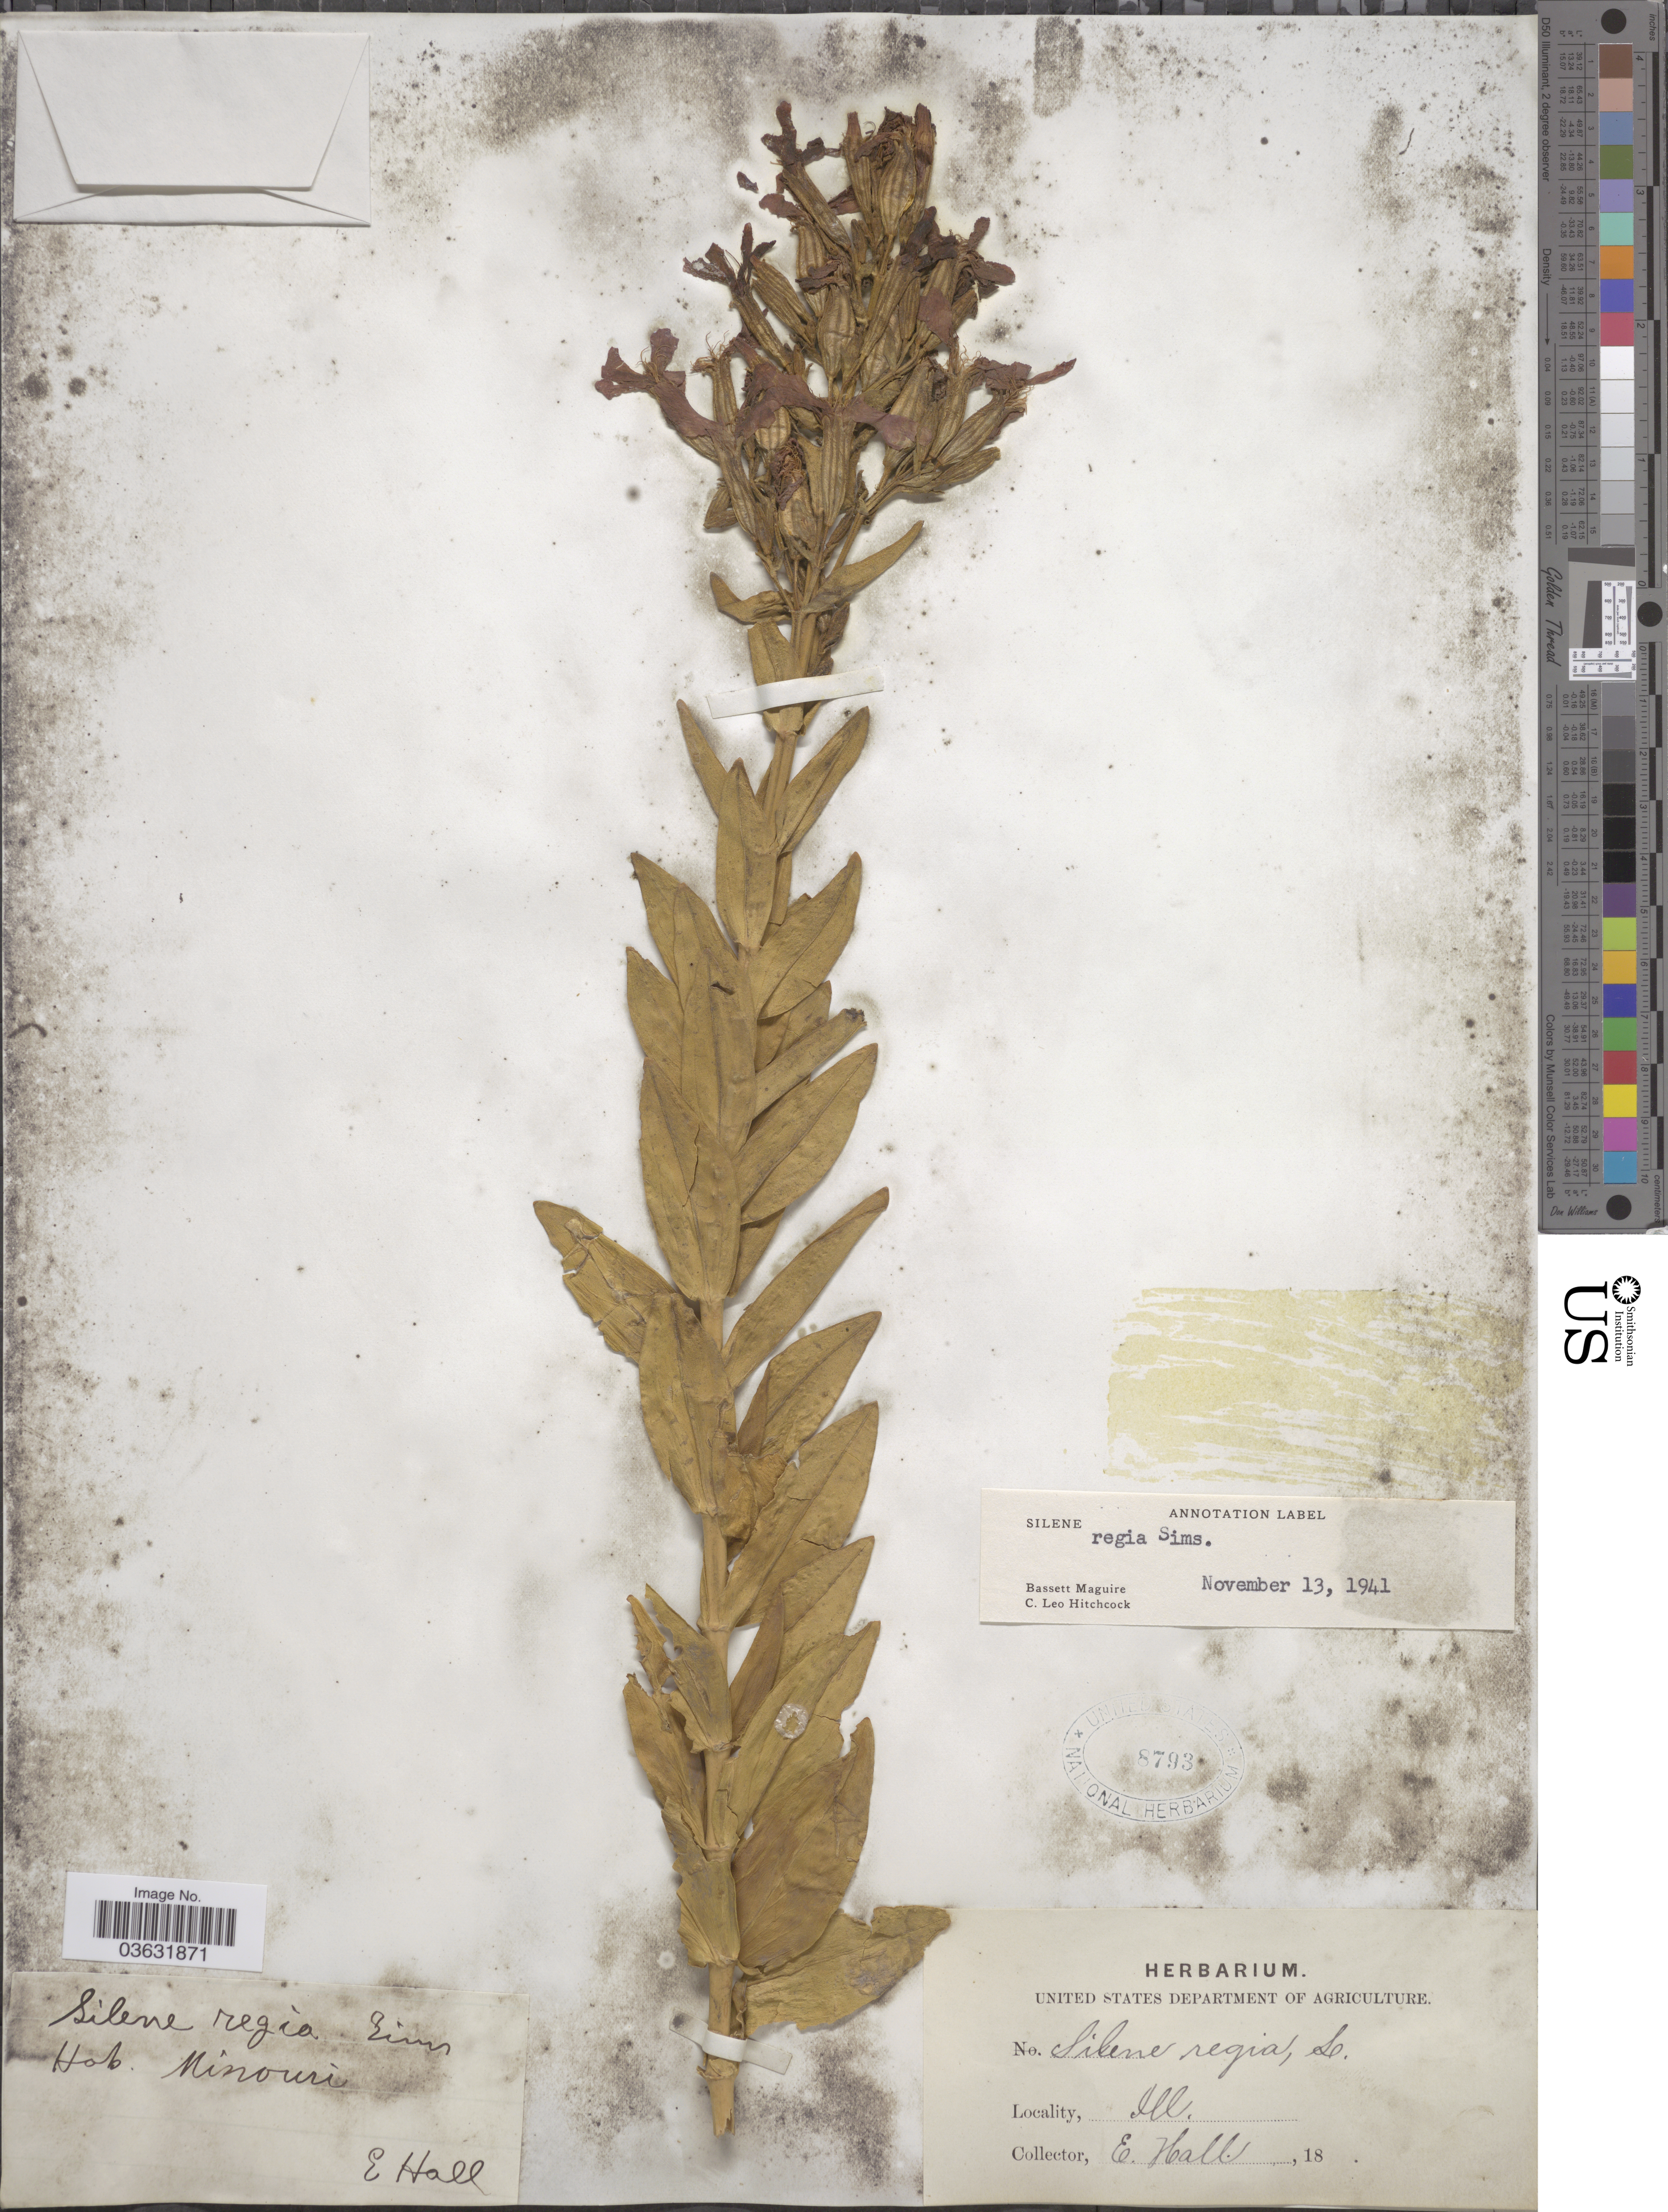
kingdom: Plantae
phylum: Tracheophyta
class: Magnoliopsida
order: Caryophyllales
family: Caryophyllaceae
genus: Silene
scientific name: Silene regia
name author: Sims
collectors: E. Hall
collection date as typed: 18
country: United States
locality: Missouri Ill.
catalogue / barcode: US 8793